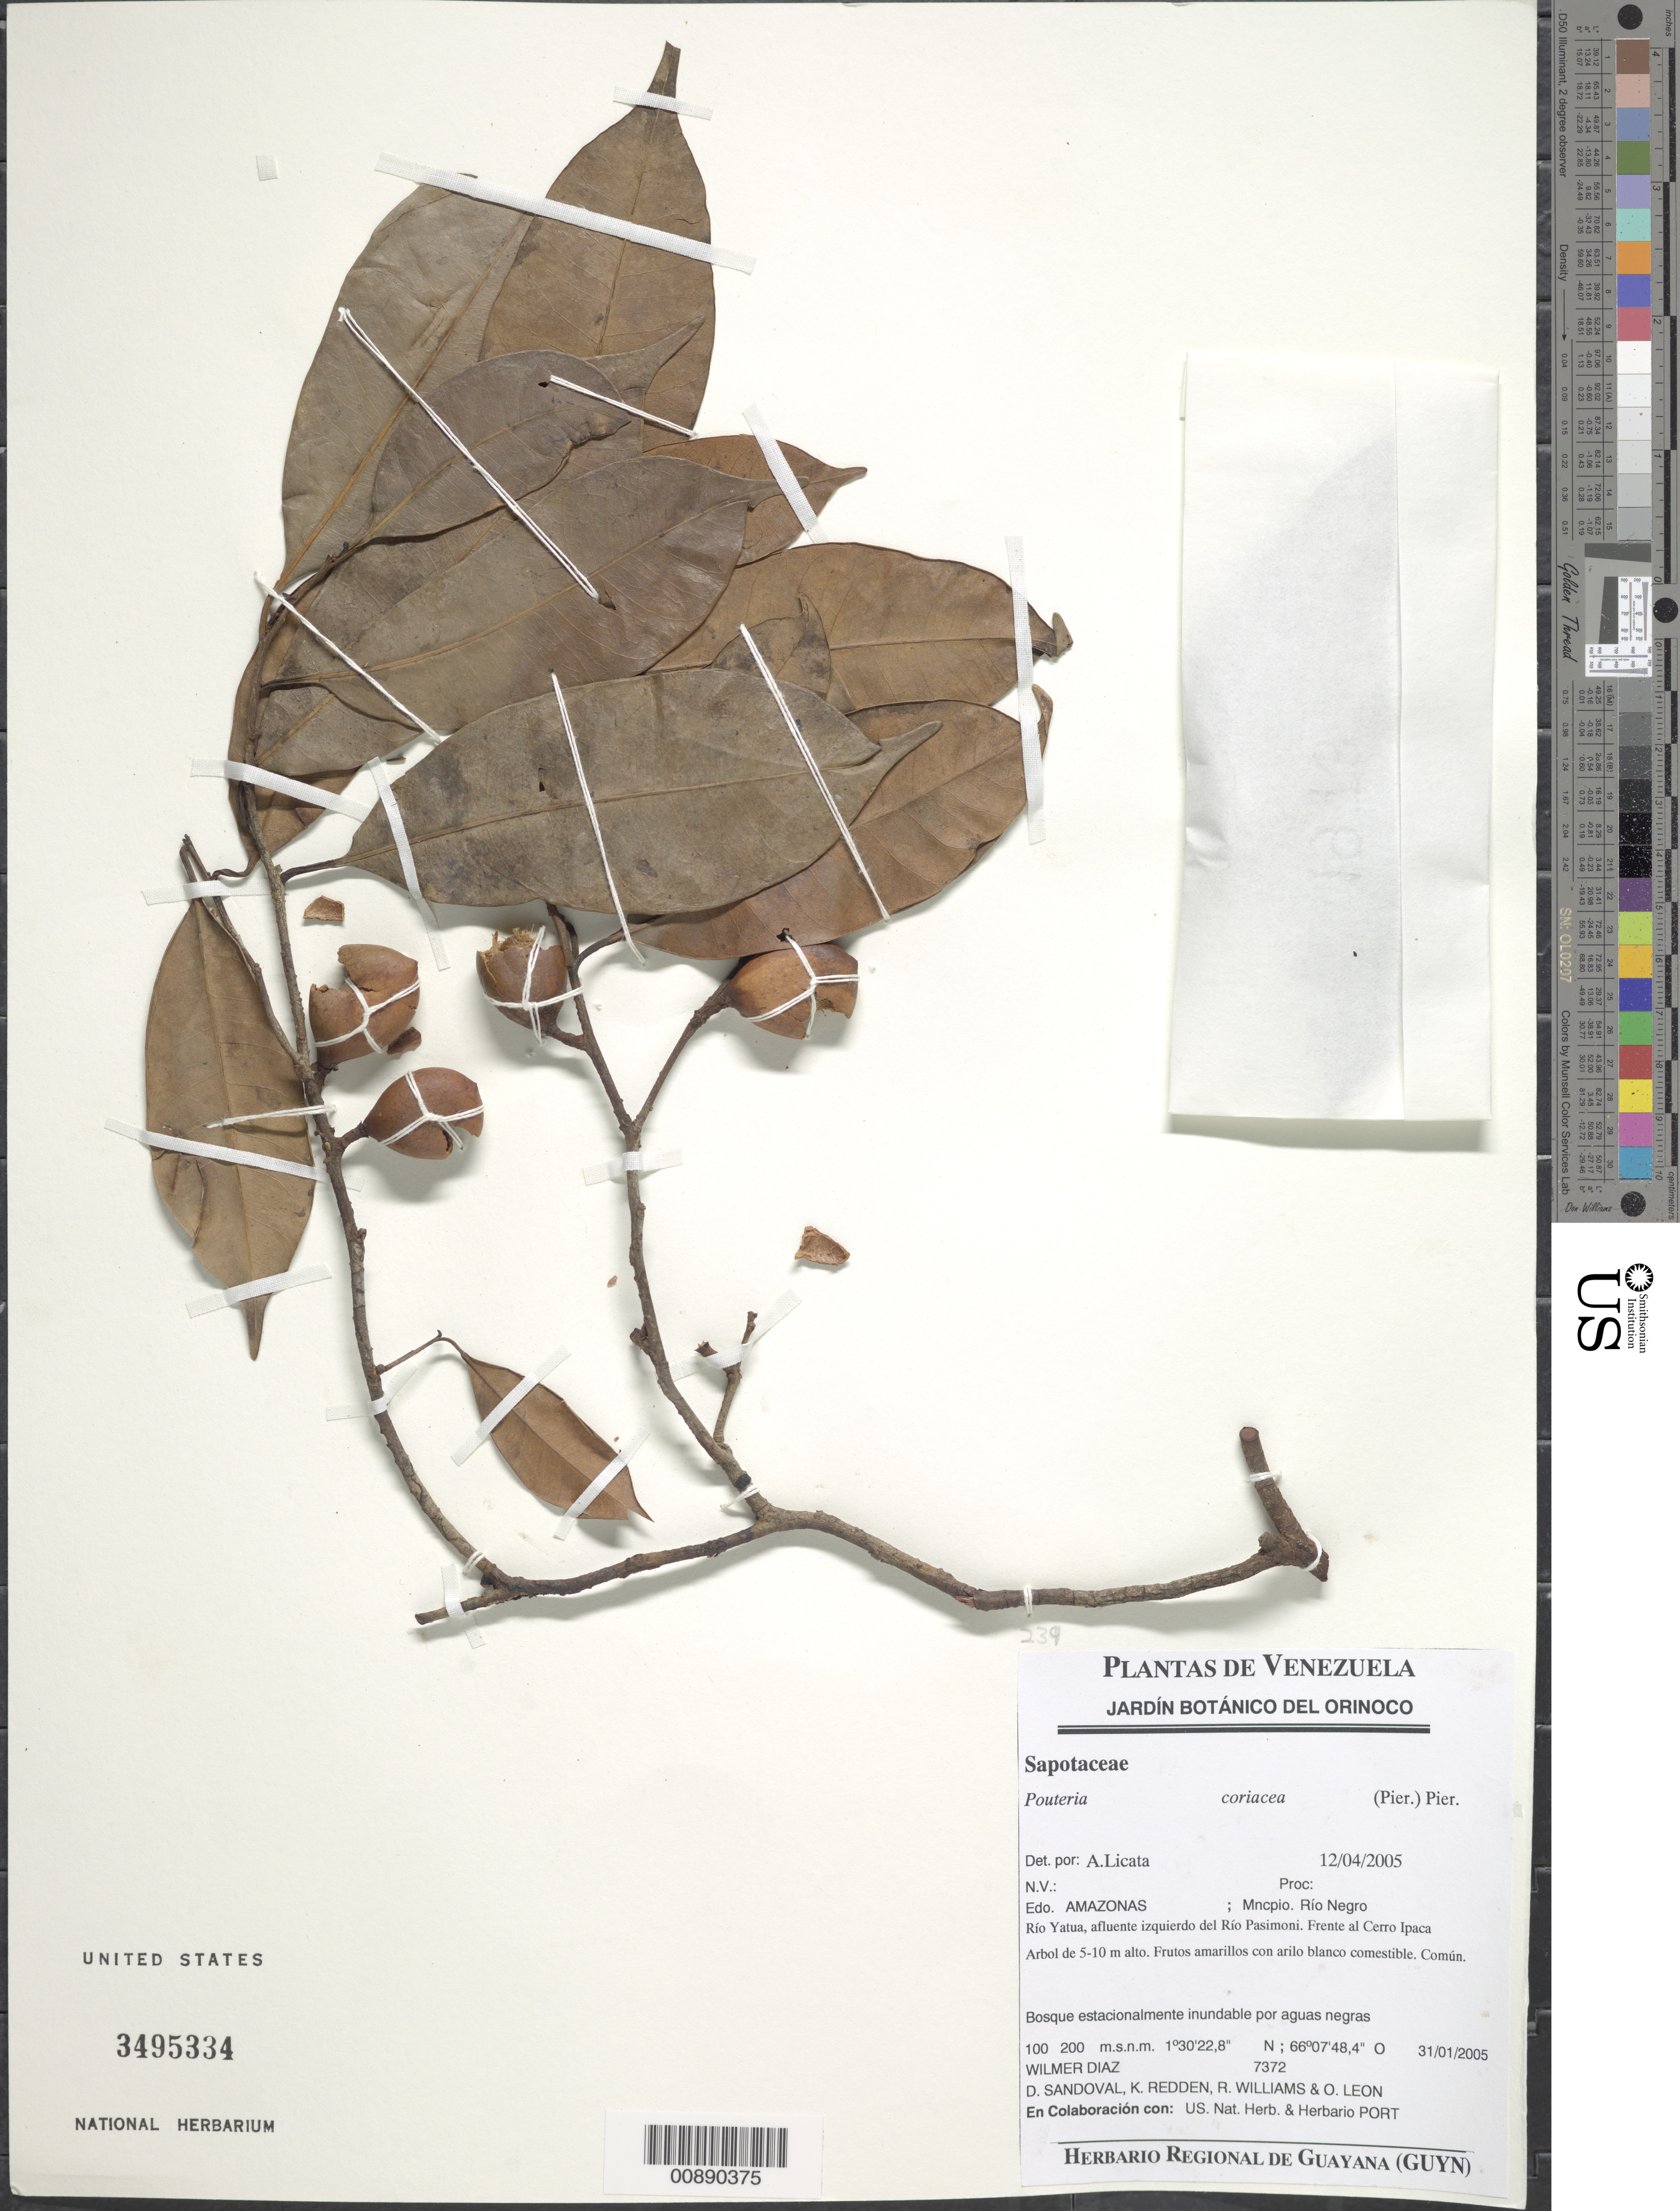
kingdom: Plantae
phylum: Tracheophyta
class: Magnoliopsida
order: Ericales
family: Sapotaceae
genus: Pouteria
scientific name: Pouteria coriacea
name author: (Pierre) Pierre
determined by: Licata, A., (PORT), Univ. Nac. Exp. de los Llanos Ezequiel Zamora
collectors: W. Díaz P., D. Sandoval, K. M. Redden, R. Williams & O. León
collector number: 7372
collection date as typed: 31-Jan-05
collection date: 2005-01-31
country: Venezuela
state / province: Amazonas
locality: Mun. Río Negro, Río Yatua, afluente del Río Pasimoni, frente al Cerro Ipaca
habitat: Bosque estacionalmente inundable por aguas negras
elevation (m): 100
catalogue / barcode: US 3495334